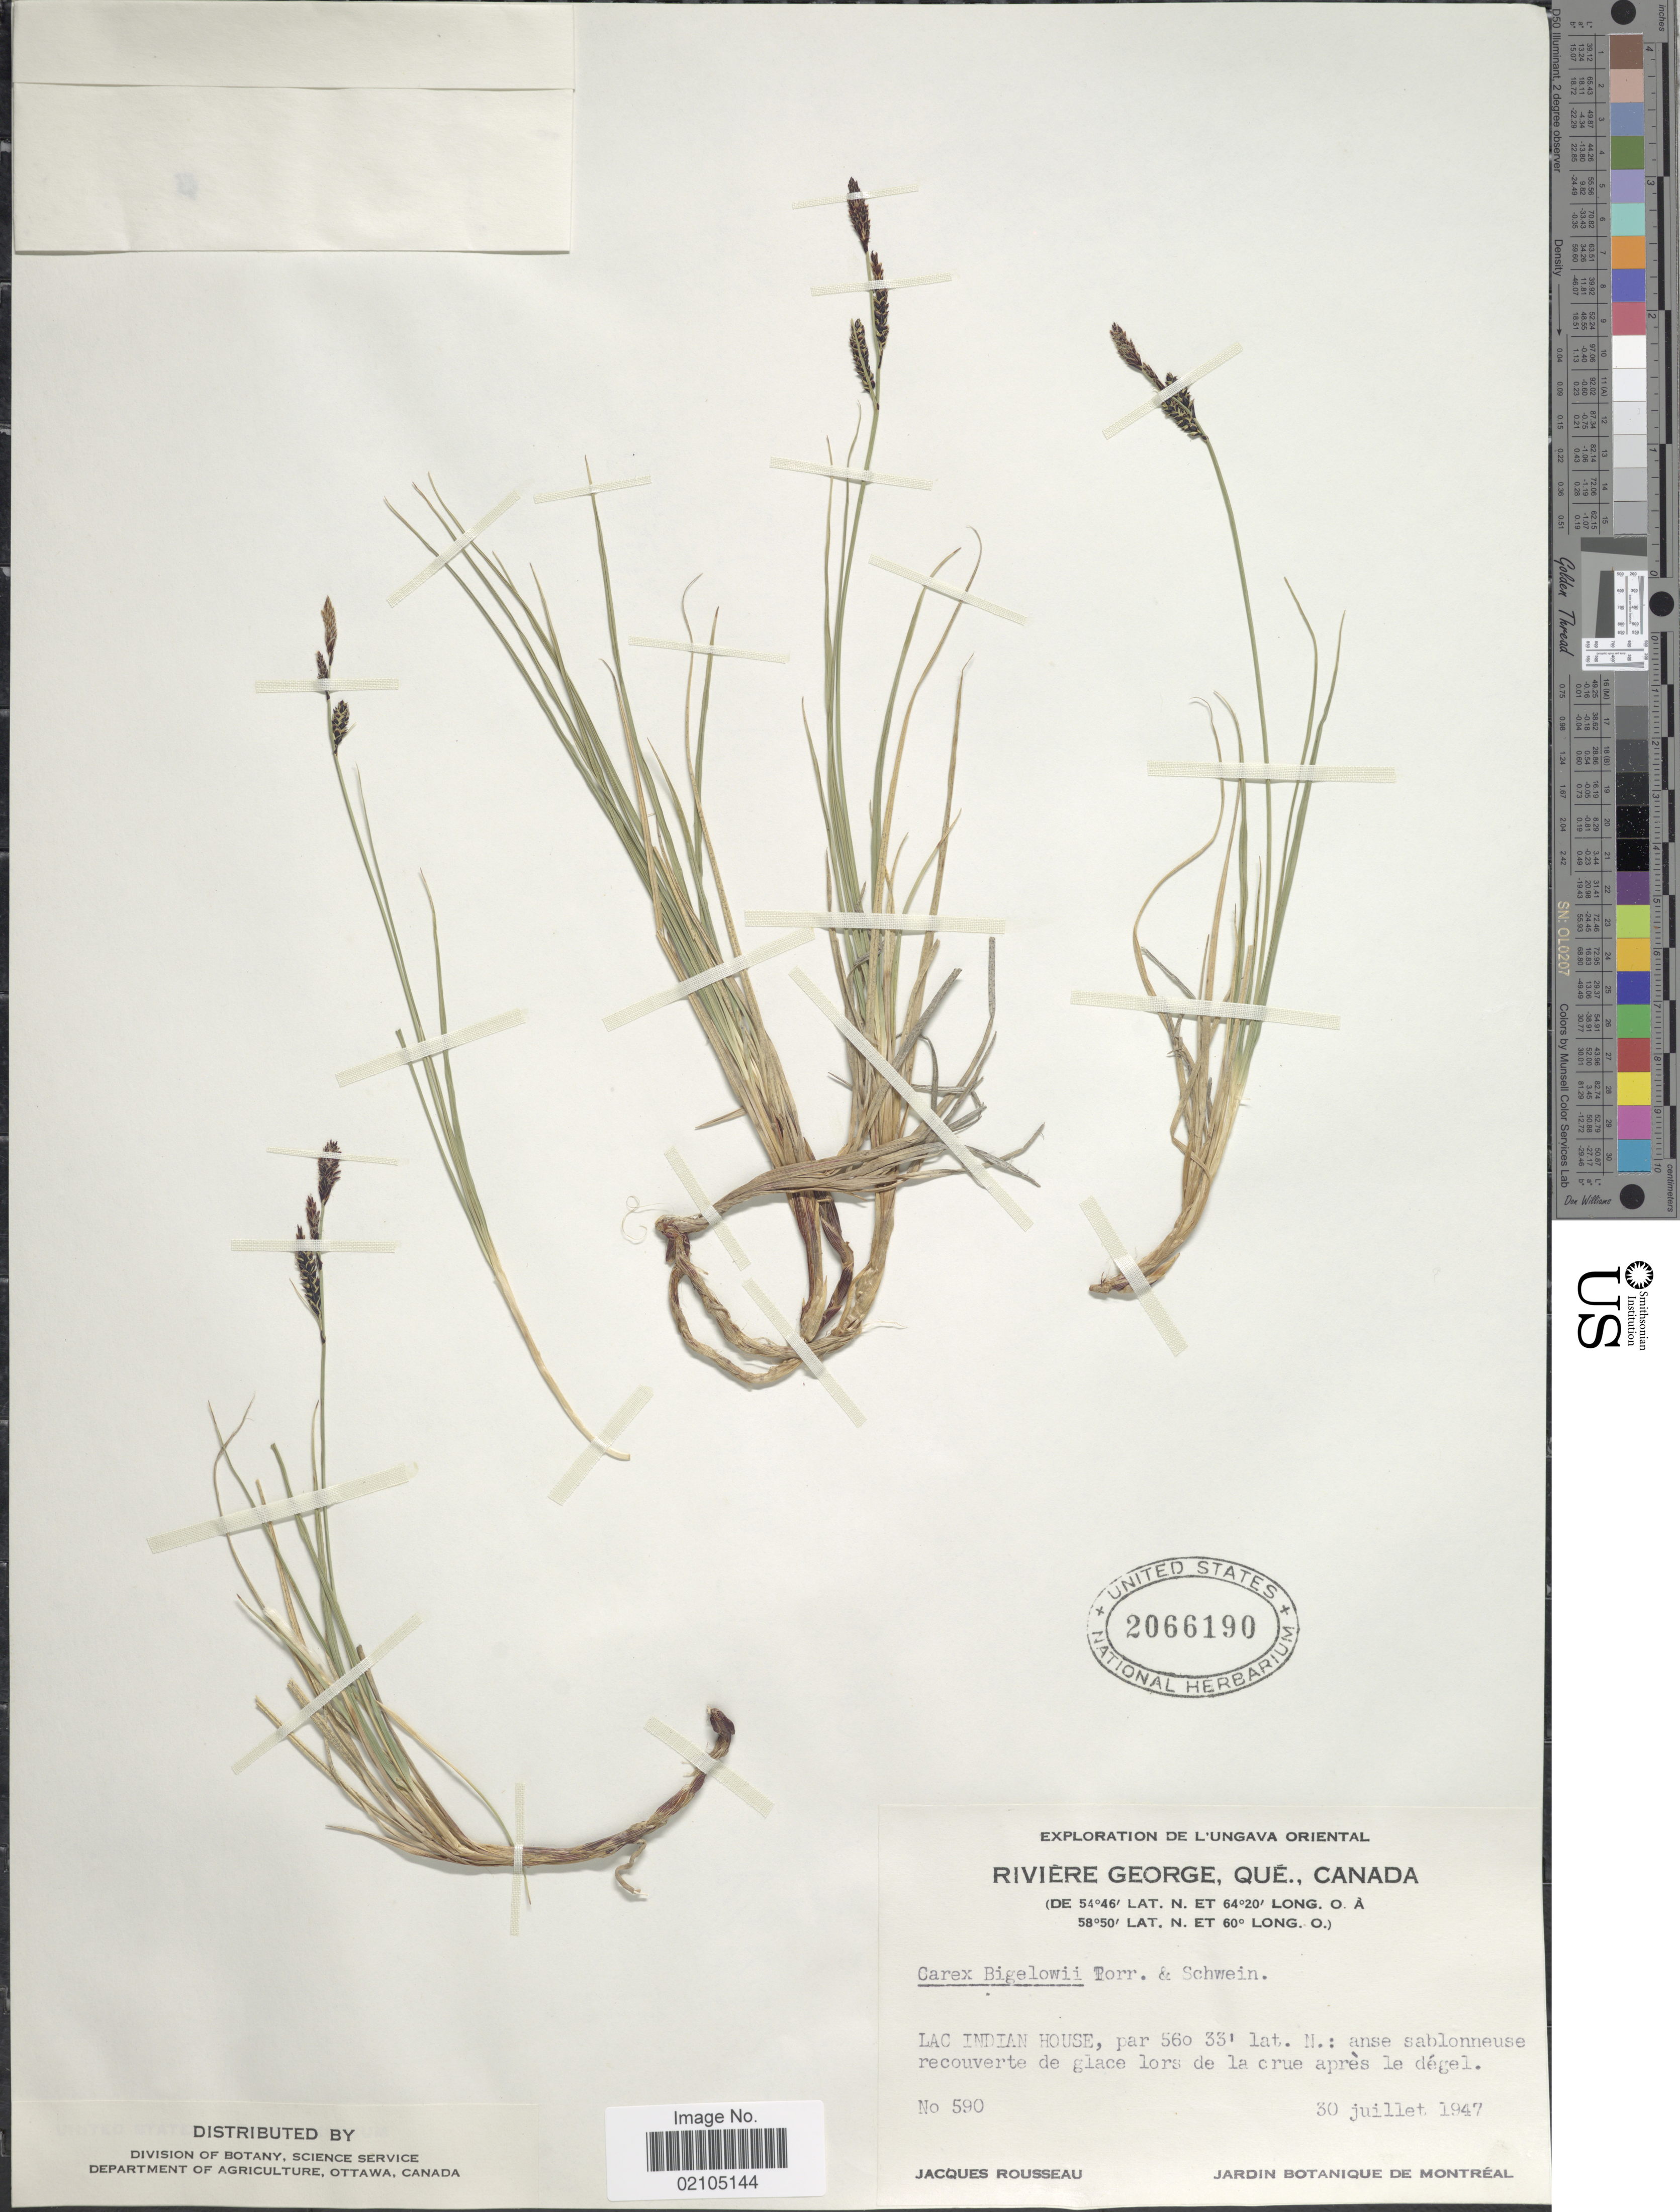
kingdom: Plantae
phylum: Tracheophyta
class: Liliopsida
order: Poales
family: Cyperaceae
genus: Carex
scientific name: Carex bigelowii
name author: Torr. ex Schwein.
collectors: J. Rousseau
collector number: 590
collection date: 1947-07-30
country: Canada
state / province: Quebec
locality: De L'Ungava Oriental. Riviere George, Que. Lac Indian House: anse sablonneuse recouverte de glace lors de la crue apres le degel.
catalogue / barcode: US 2066190